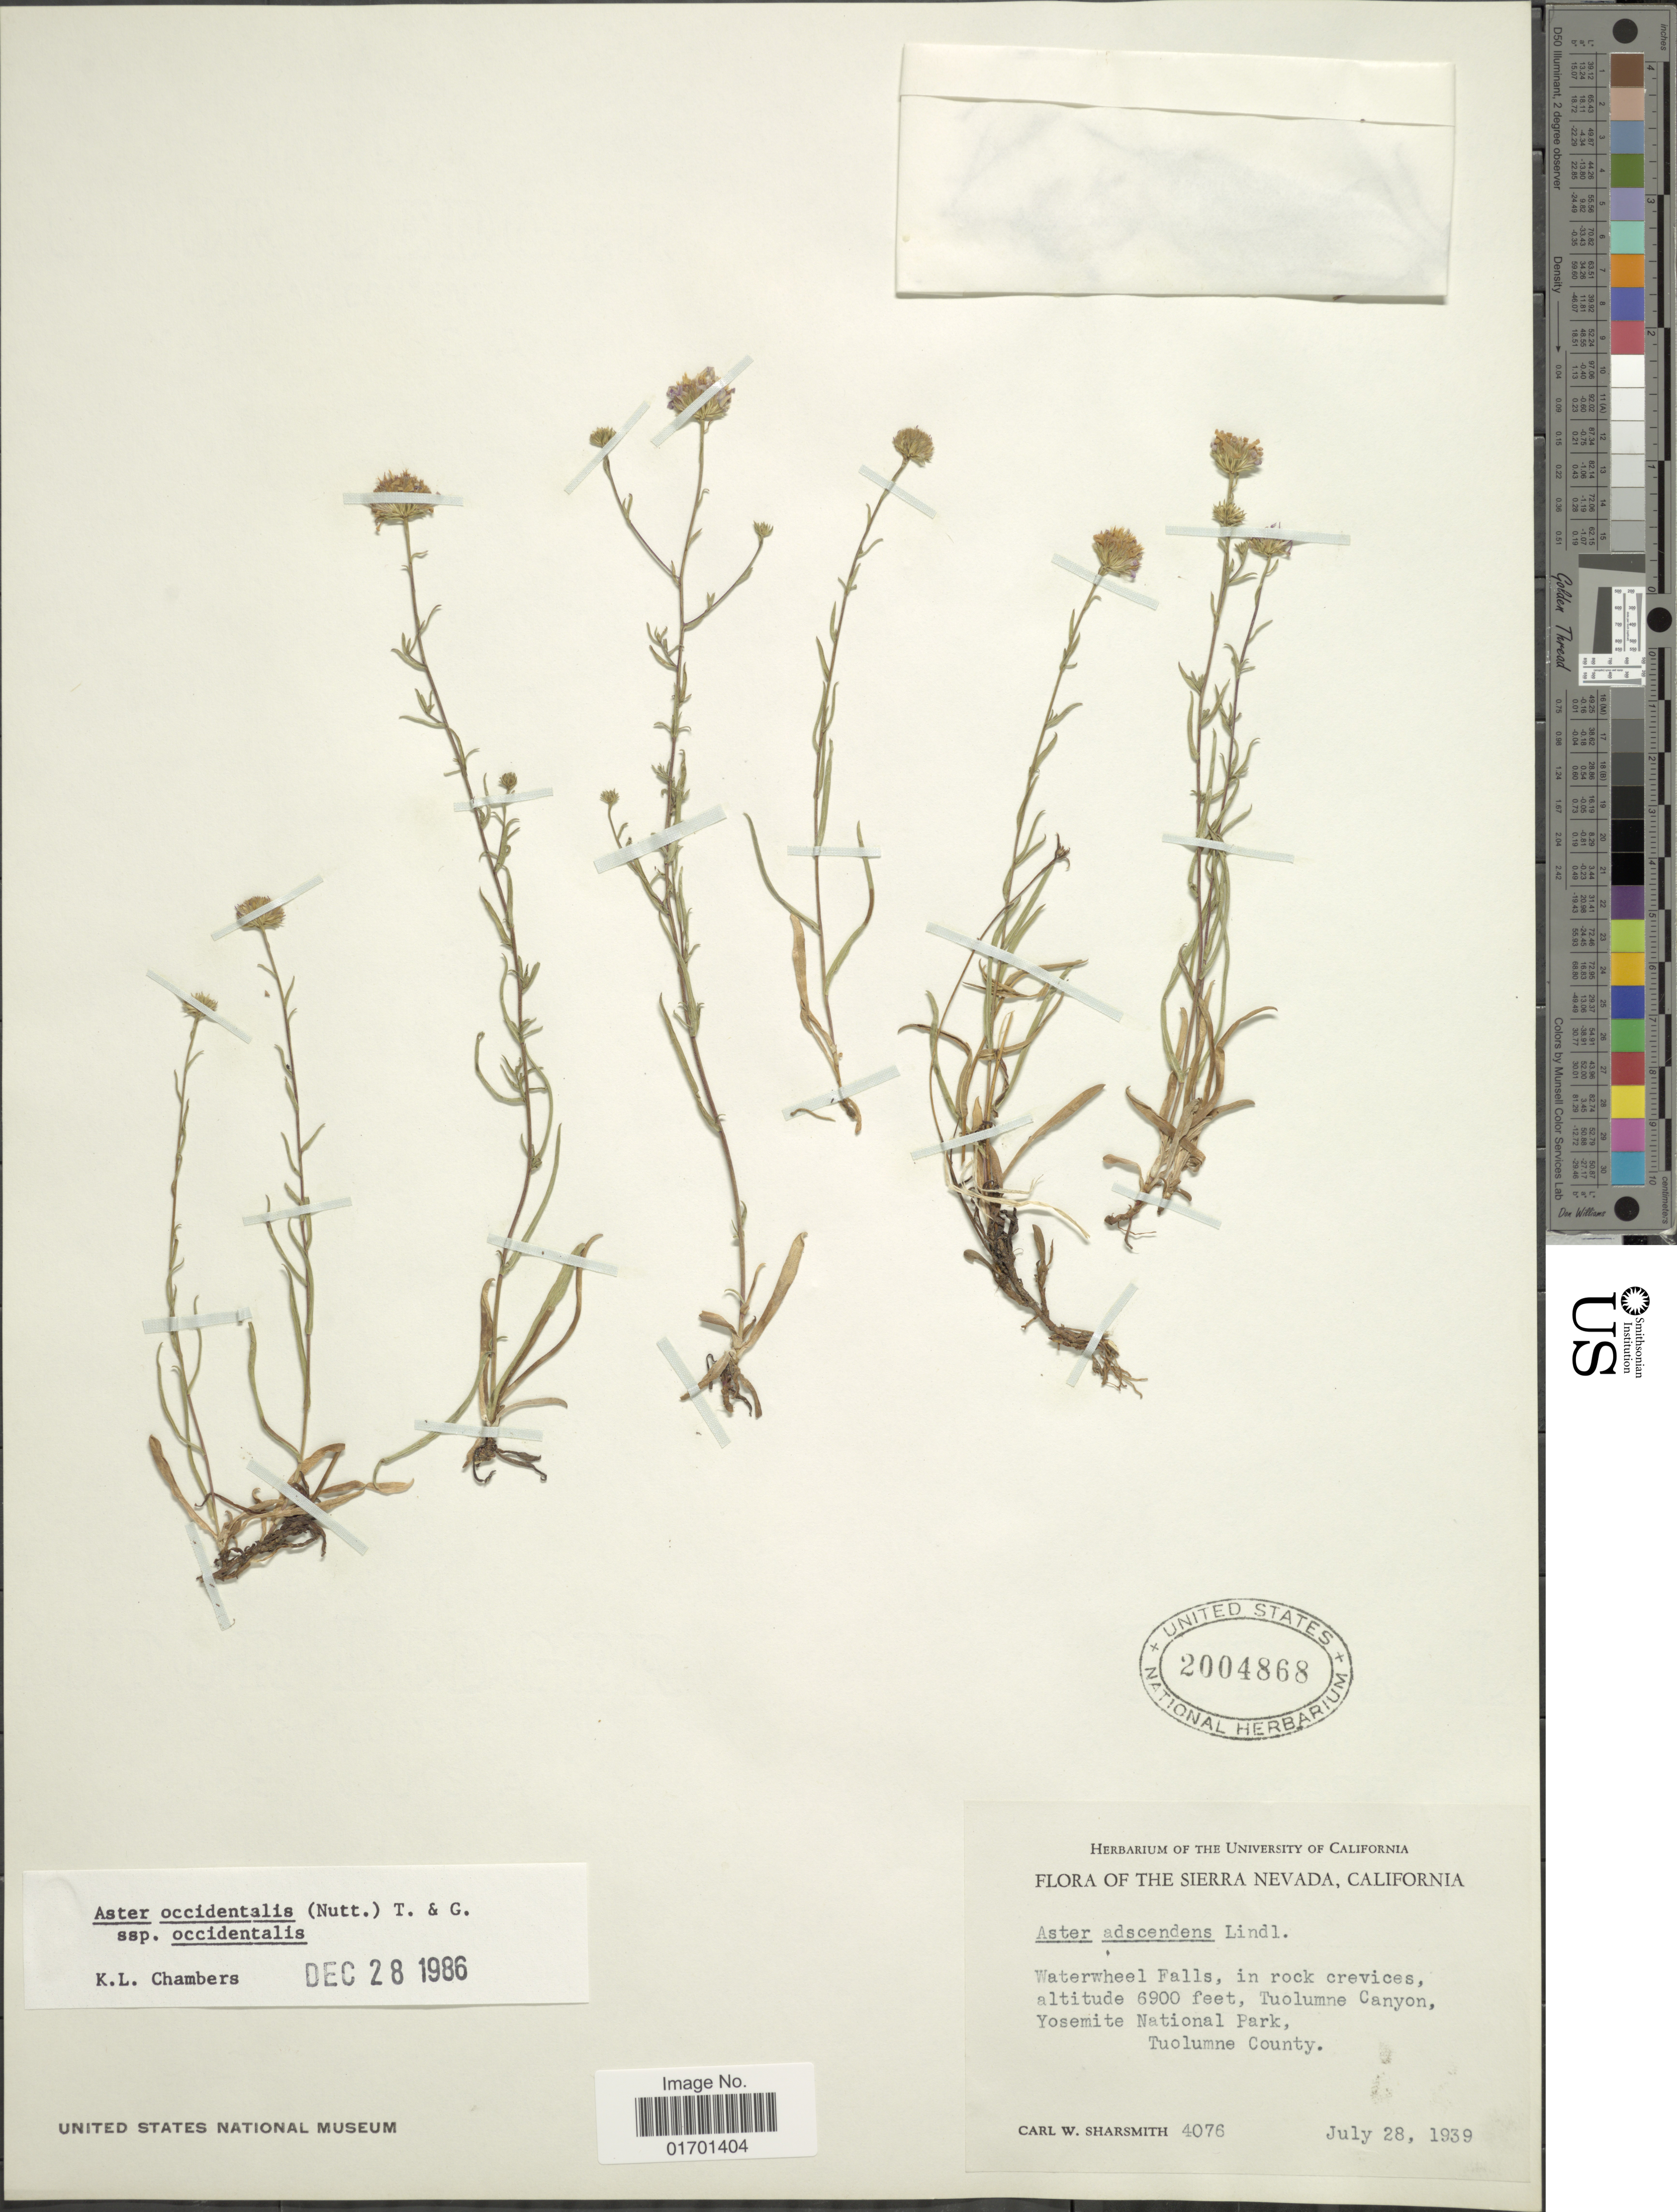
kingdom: Plantae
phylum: Tracheophyta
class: Magnoliopsida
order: Asterales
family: Asteraceae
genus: Symphyotrichum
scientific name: Symphyotrichum spathulatum var. spathulatum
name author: (Lindl.) G.L. Nesom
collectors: C. Sharsmith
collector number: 4076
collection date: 1939-07-28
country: United States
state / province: California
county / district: Tuolumne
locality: The Sierra Nevada, Waterwheel Falls, in rock crevices, Tuolumne Canyon, Yosemite National Park, Tuolumne County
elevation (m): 2103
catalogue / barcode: US 2004868